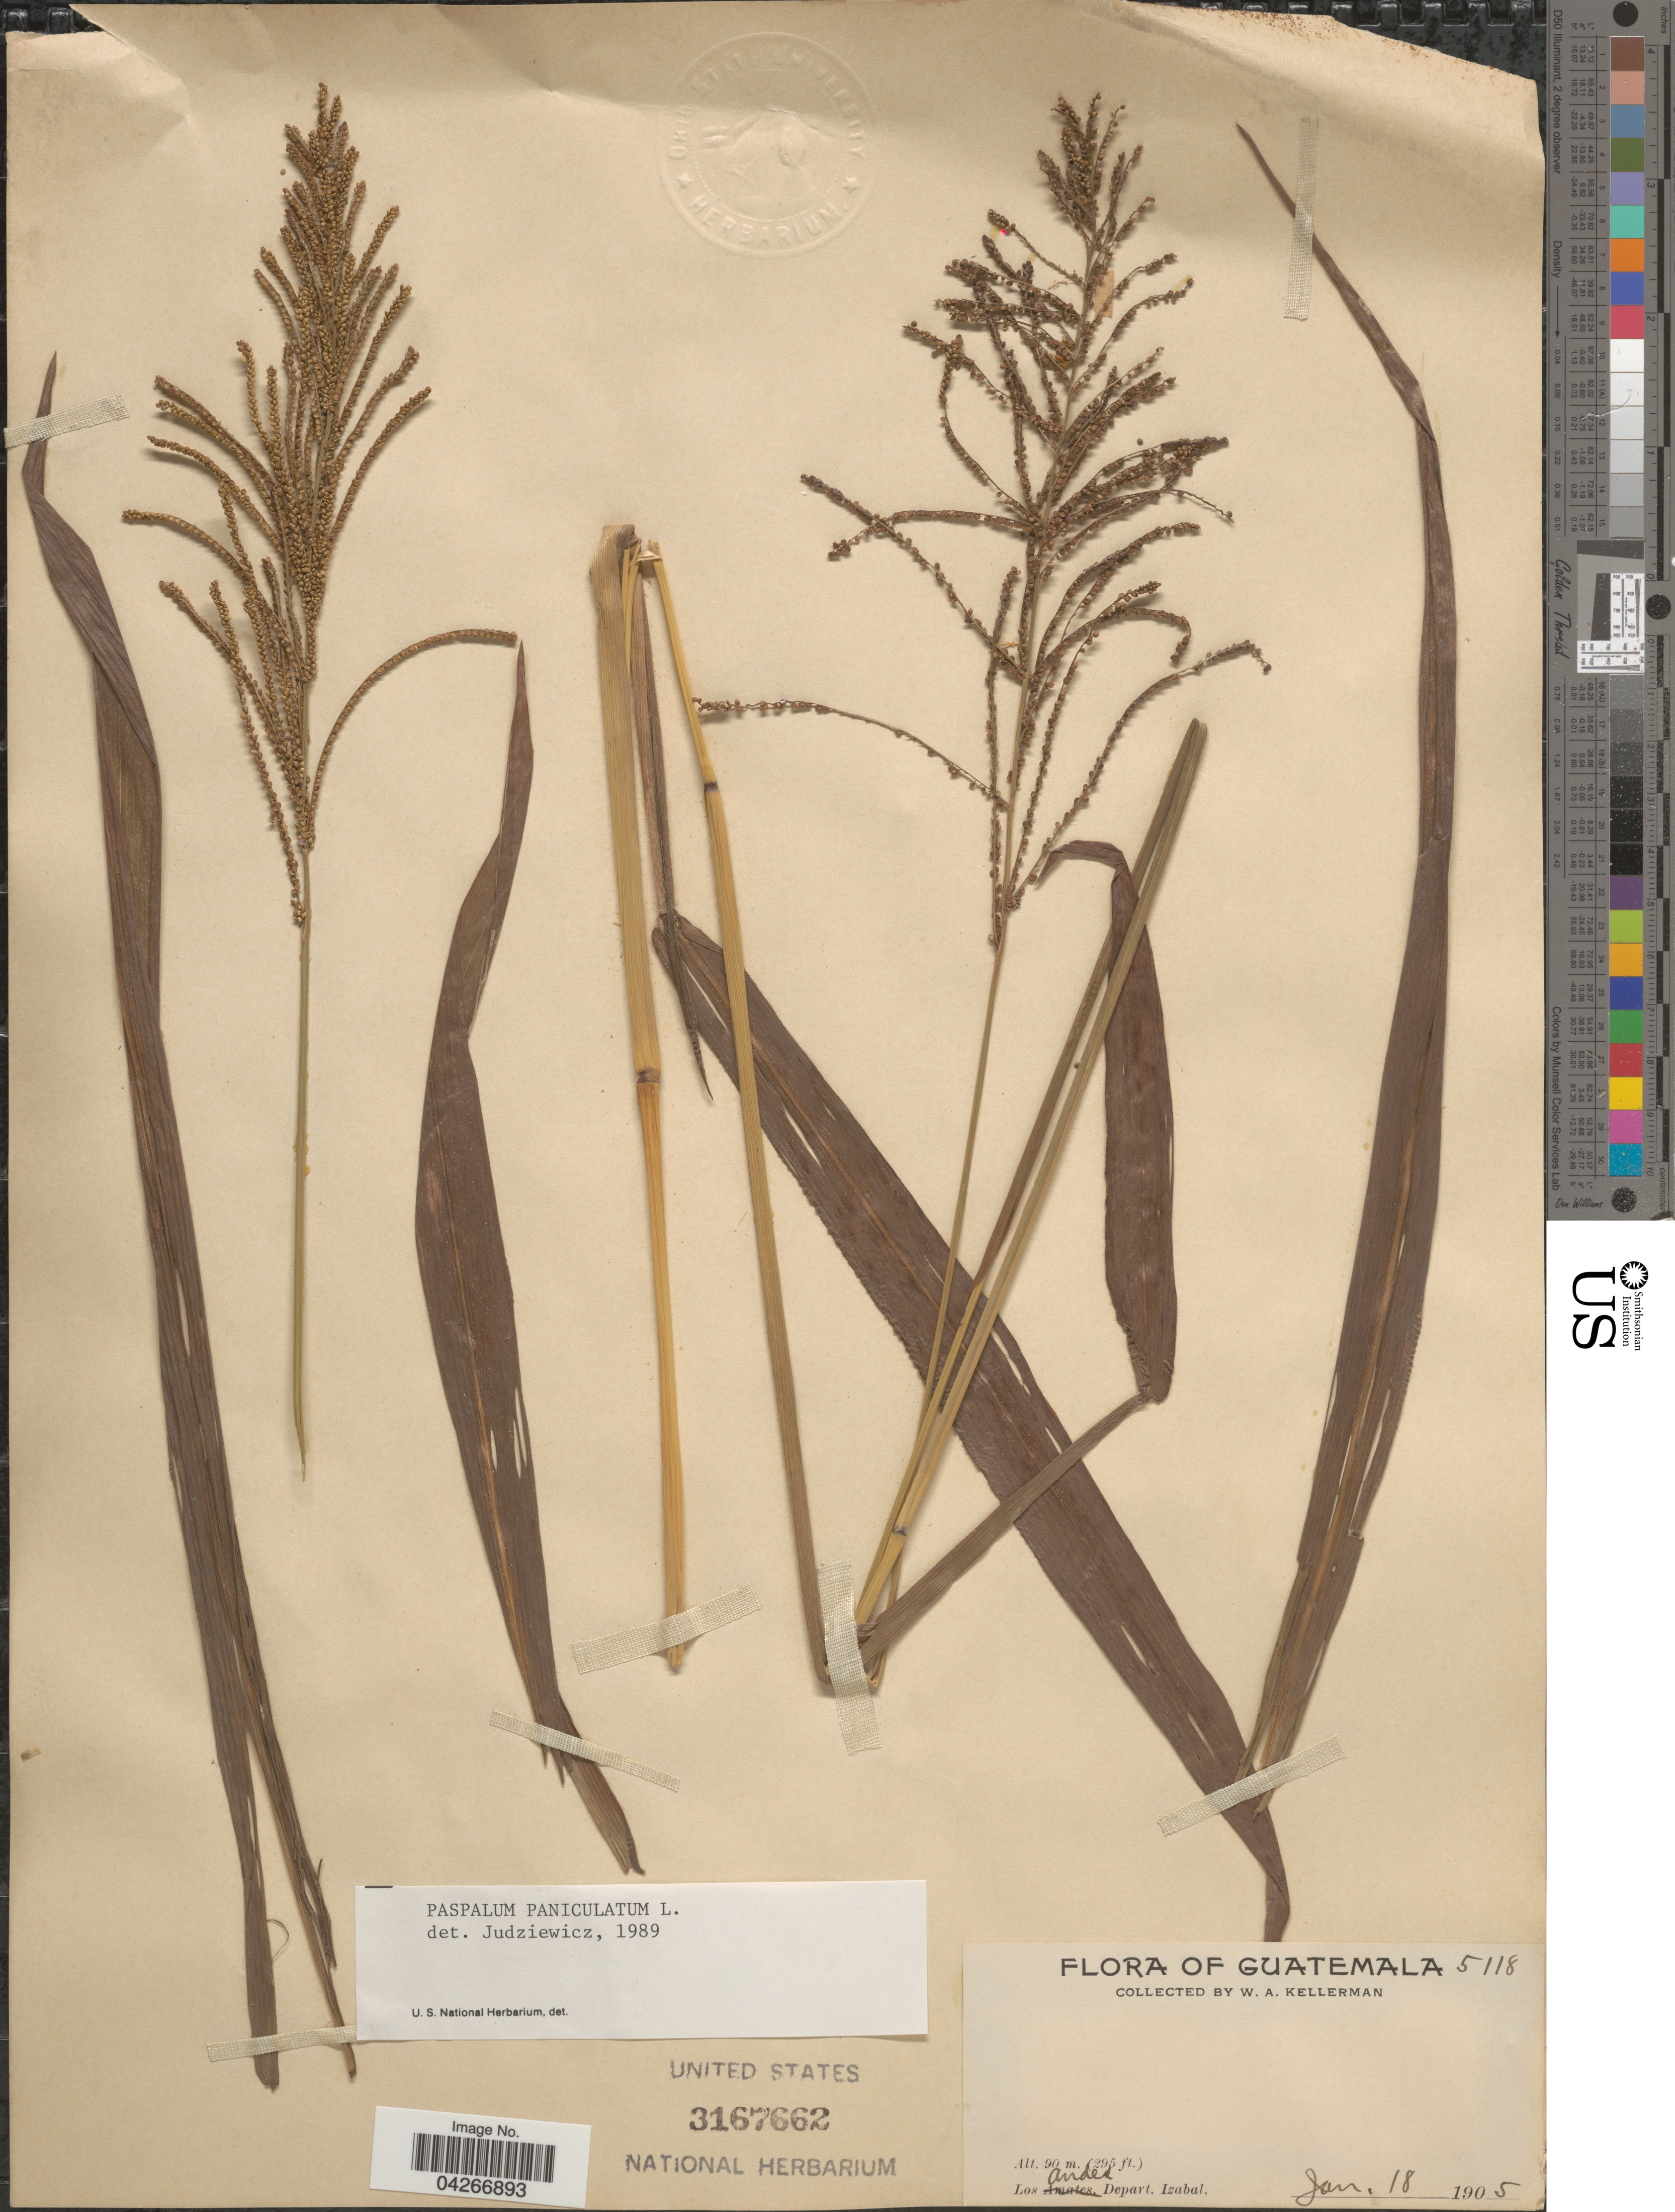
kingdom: Plantae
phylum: Tracheophyta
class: Liliopsida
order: Poales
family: Poaceae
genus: Paspalum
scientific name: Paspalum paniculatum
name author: L.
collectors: W. Kellerman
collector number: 5118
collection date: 1905-01-18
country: Guatemala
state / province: Izabal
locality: Los Andes, Depart. Izabal.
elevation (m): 90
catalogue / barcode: US 3167662